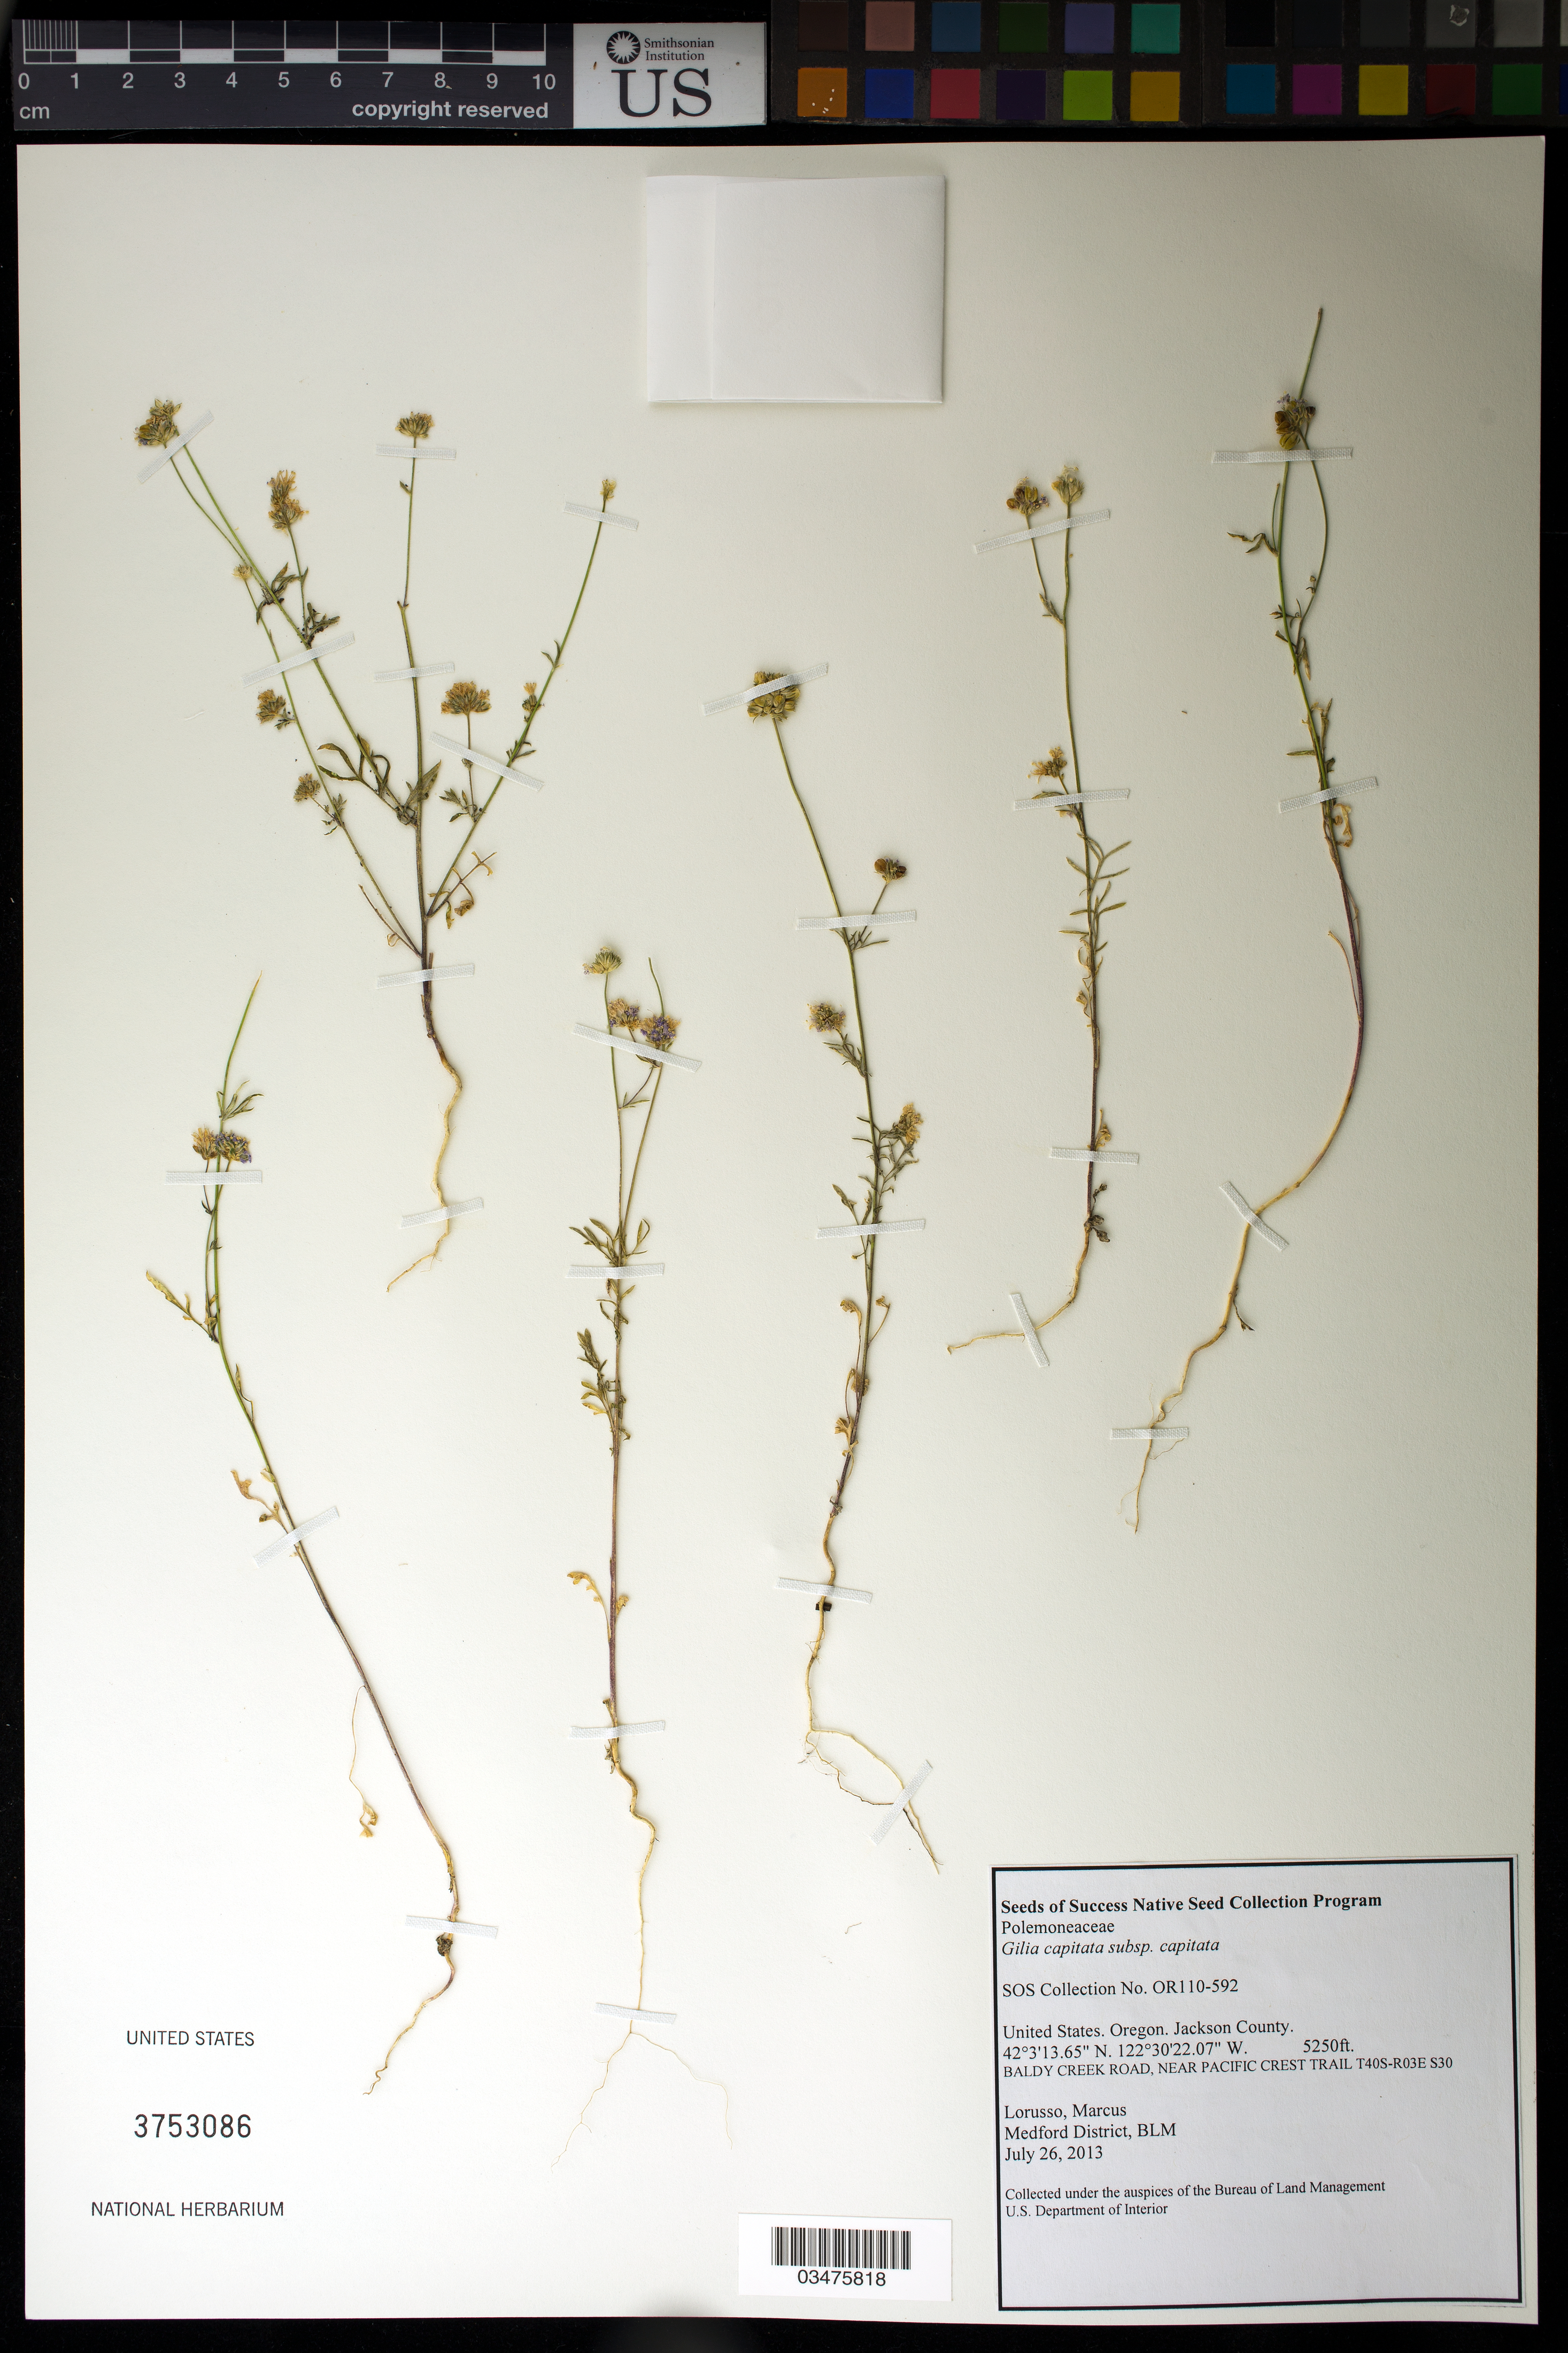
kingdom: Plantae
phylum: Tracheophyta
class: Magnoliopsida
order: Ericales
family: Polemoniaceae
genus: Gilia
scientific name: Gilia capitata subsp. capitata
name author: Sims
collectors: M. Lorusso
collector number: OR110-592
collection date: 2013-07-26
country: United States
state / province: Oregon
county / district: Jackson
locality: Baldy Creek Road, near pacific Crest Trail.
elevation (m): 1600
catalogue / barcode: US 3753086